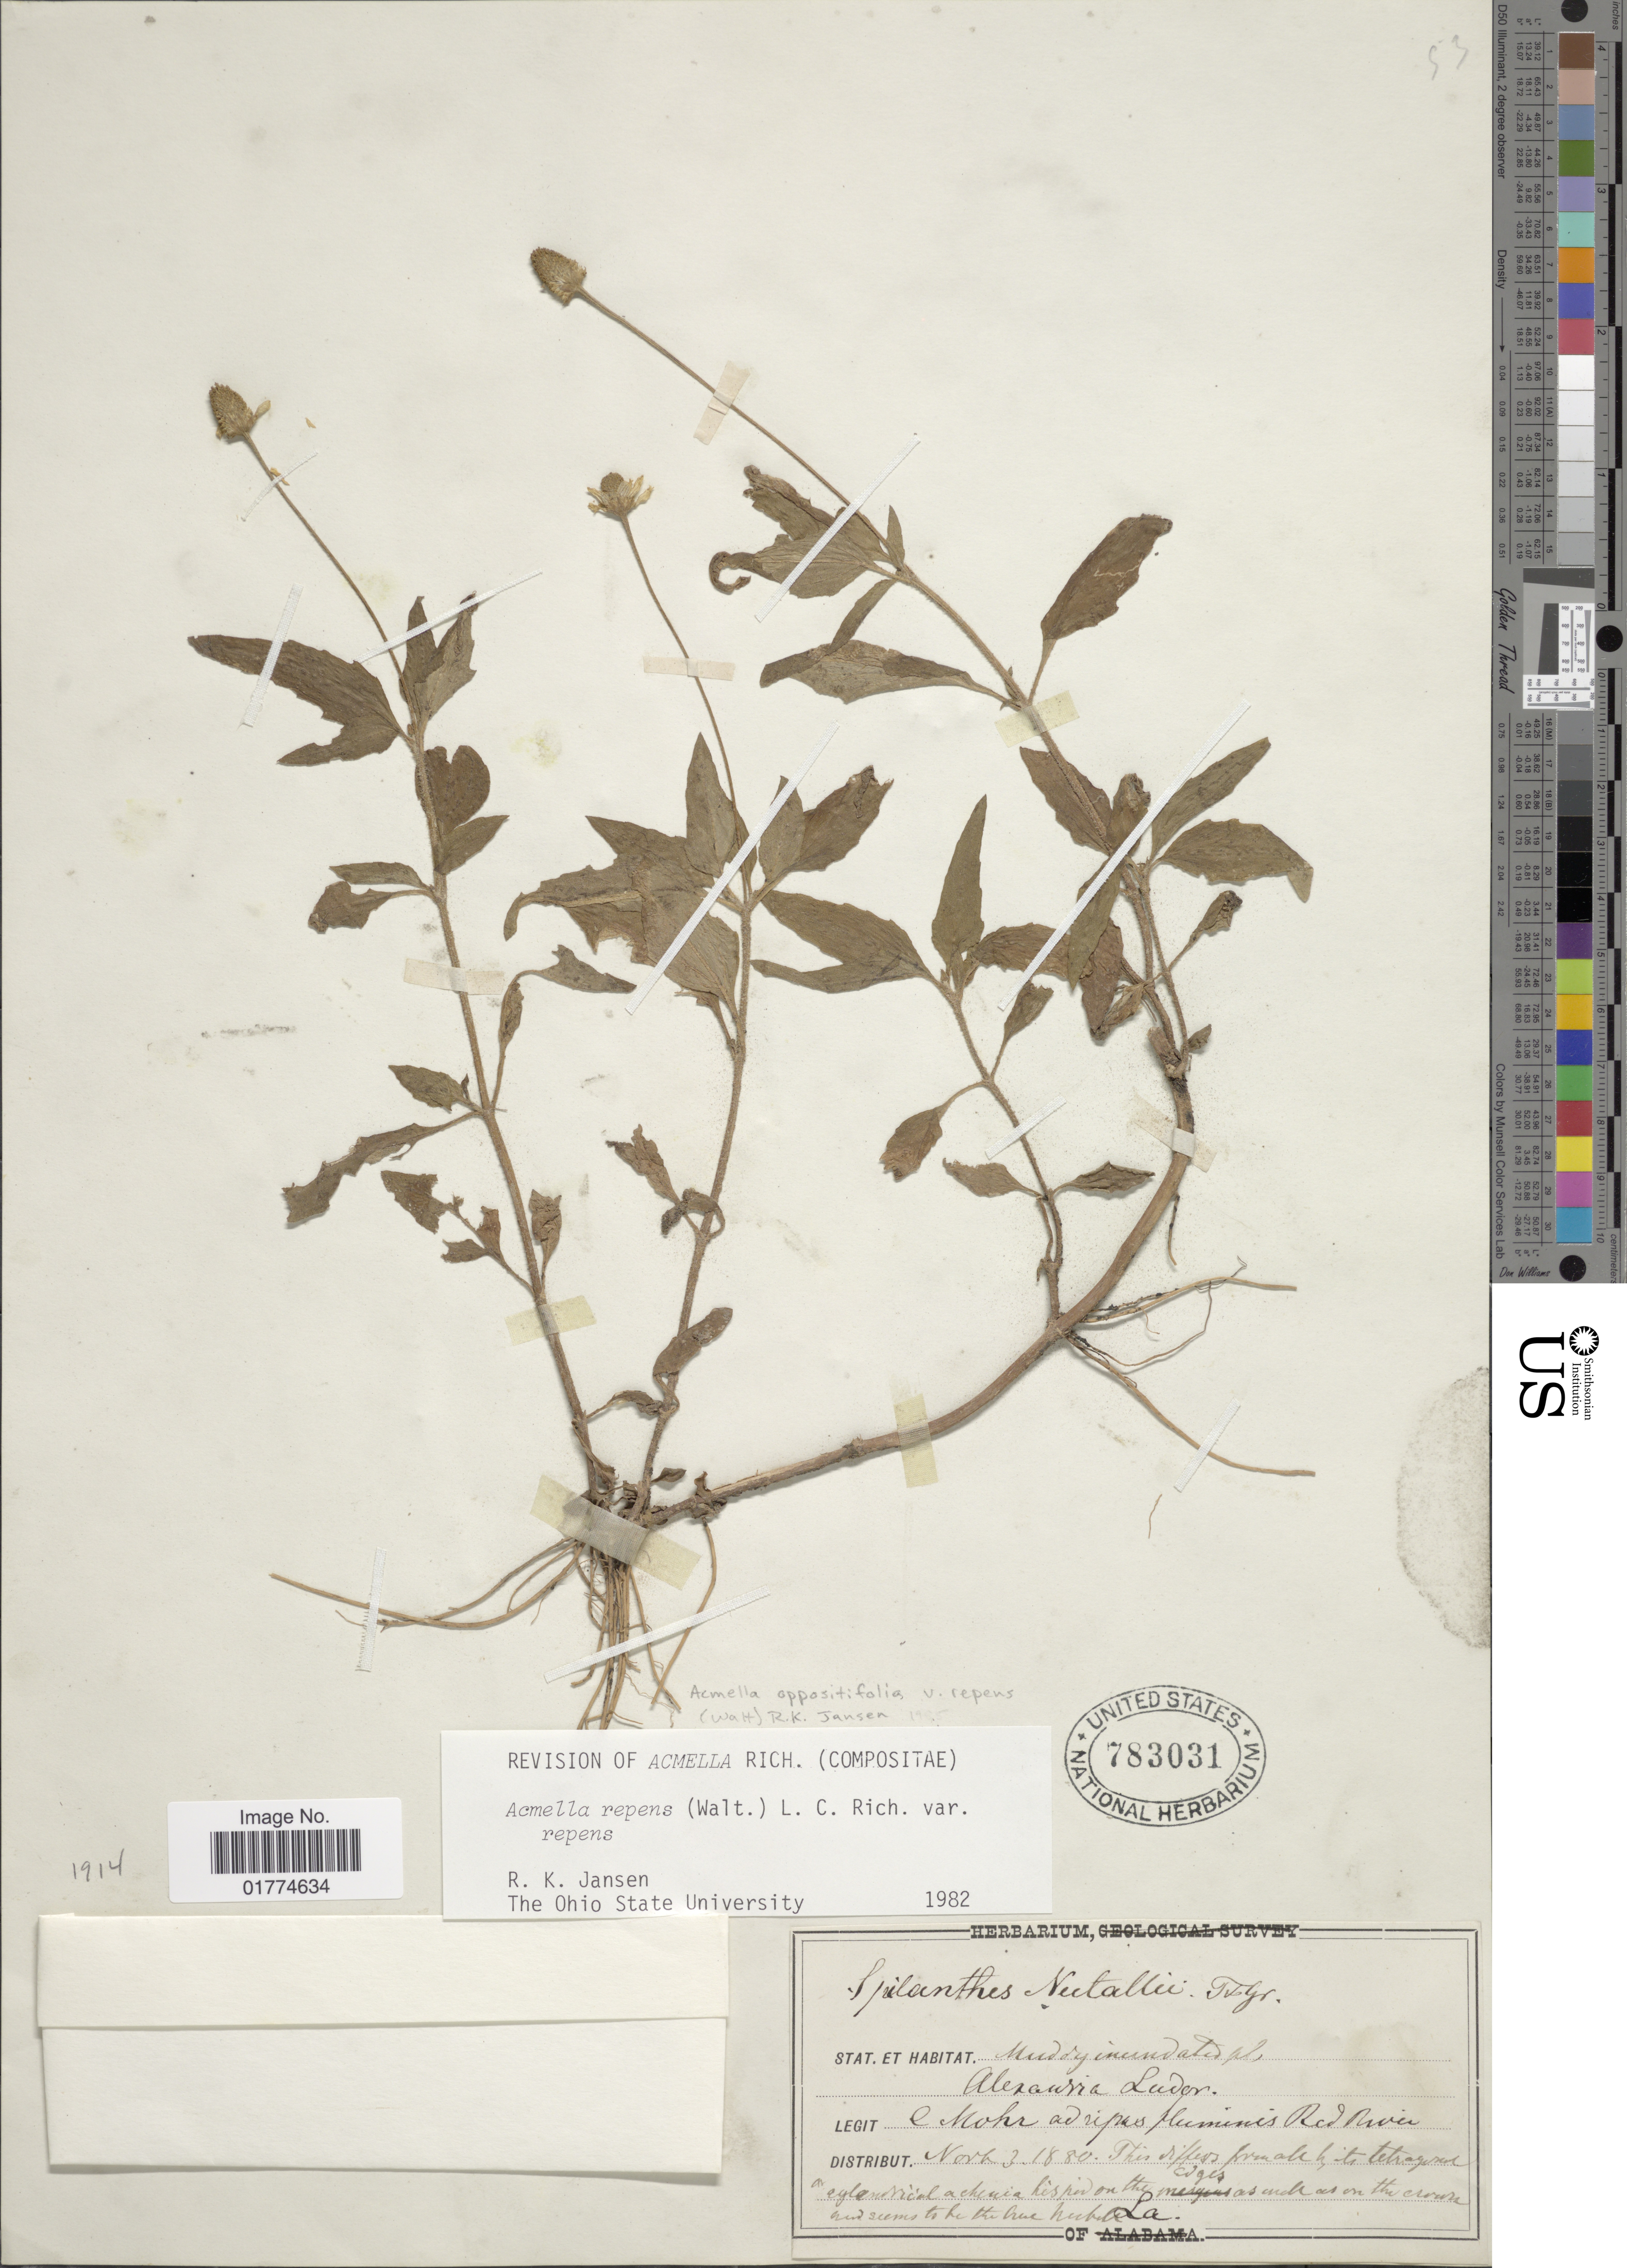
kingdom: Plantae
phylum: Tracheophyta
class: Magnoliopsida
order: Asterales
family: Asteraceae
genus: Acmella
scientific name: Acmella oppositifolia var. repens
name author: (Walter) R.K. Jansen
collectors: C. T. Mohr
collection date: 1880-11-03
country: United States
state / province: Louisiana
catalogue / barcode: US 783031